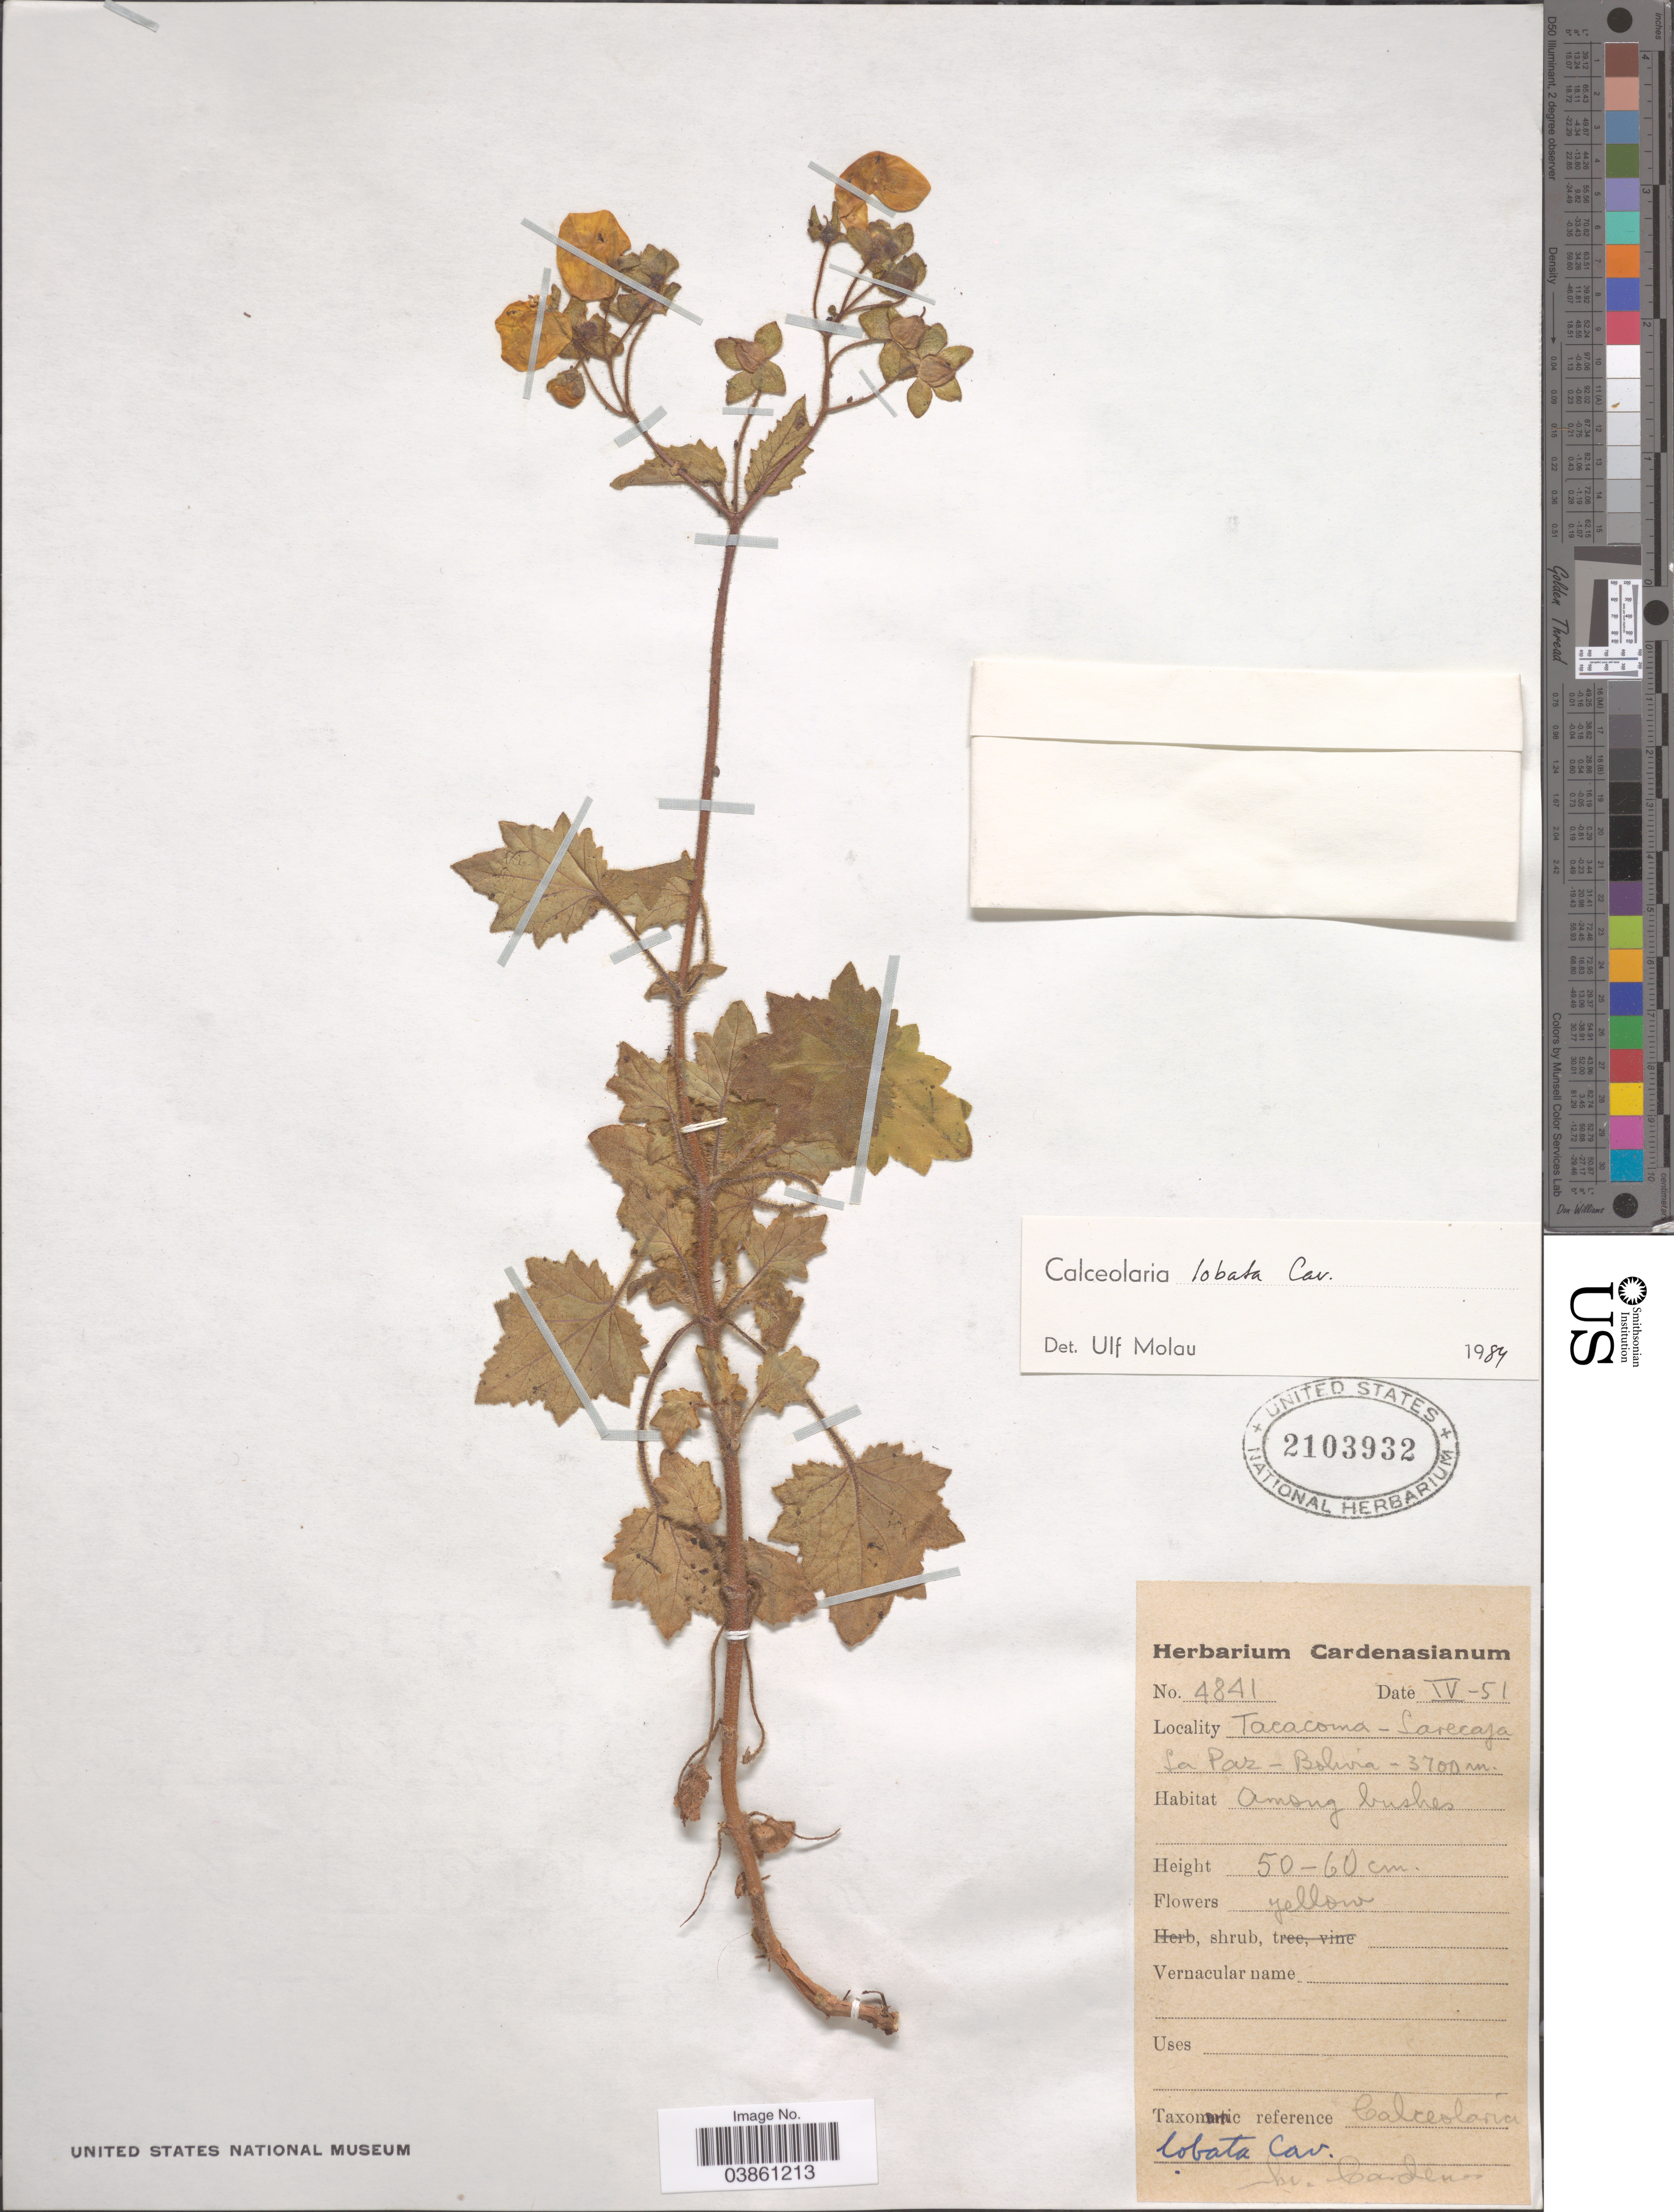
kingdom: Plantae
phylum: Tracheophyta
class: Magnoliopsida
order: Lamiales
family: Calceolariaceae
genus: Calceolaria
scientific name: Calceolaria lobata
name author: Cav.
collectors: M. Cárdenas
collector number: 4841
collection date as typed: Transcribed d/m/y: /4/51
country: Bolivia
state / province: La Paz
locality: Tacacoma - Larecaja.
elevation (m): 3700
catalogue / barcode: US 2103932